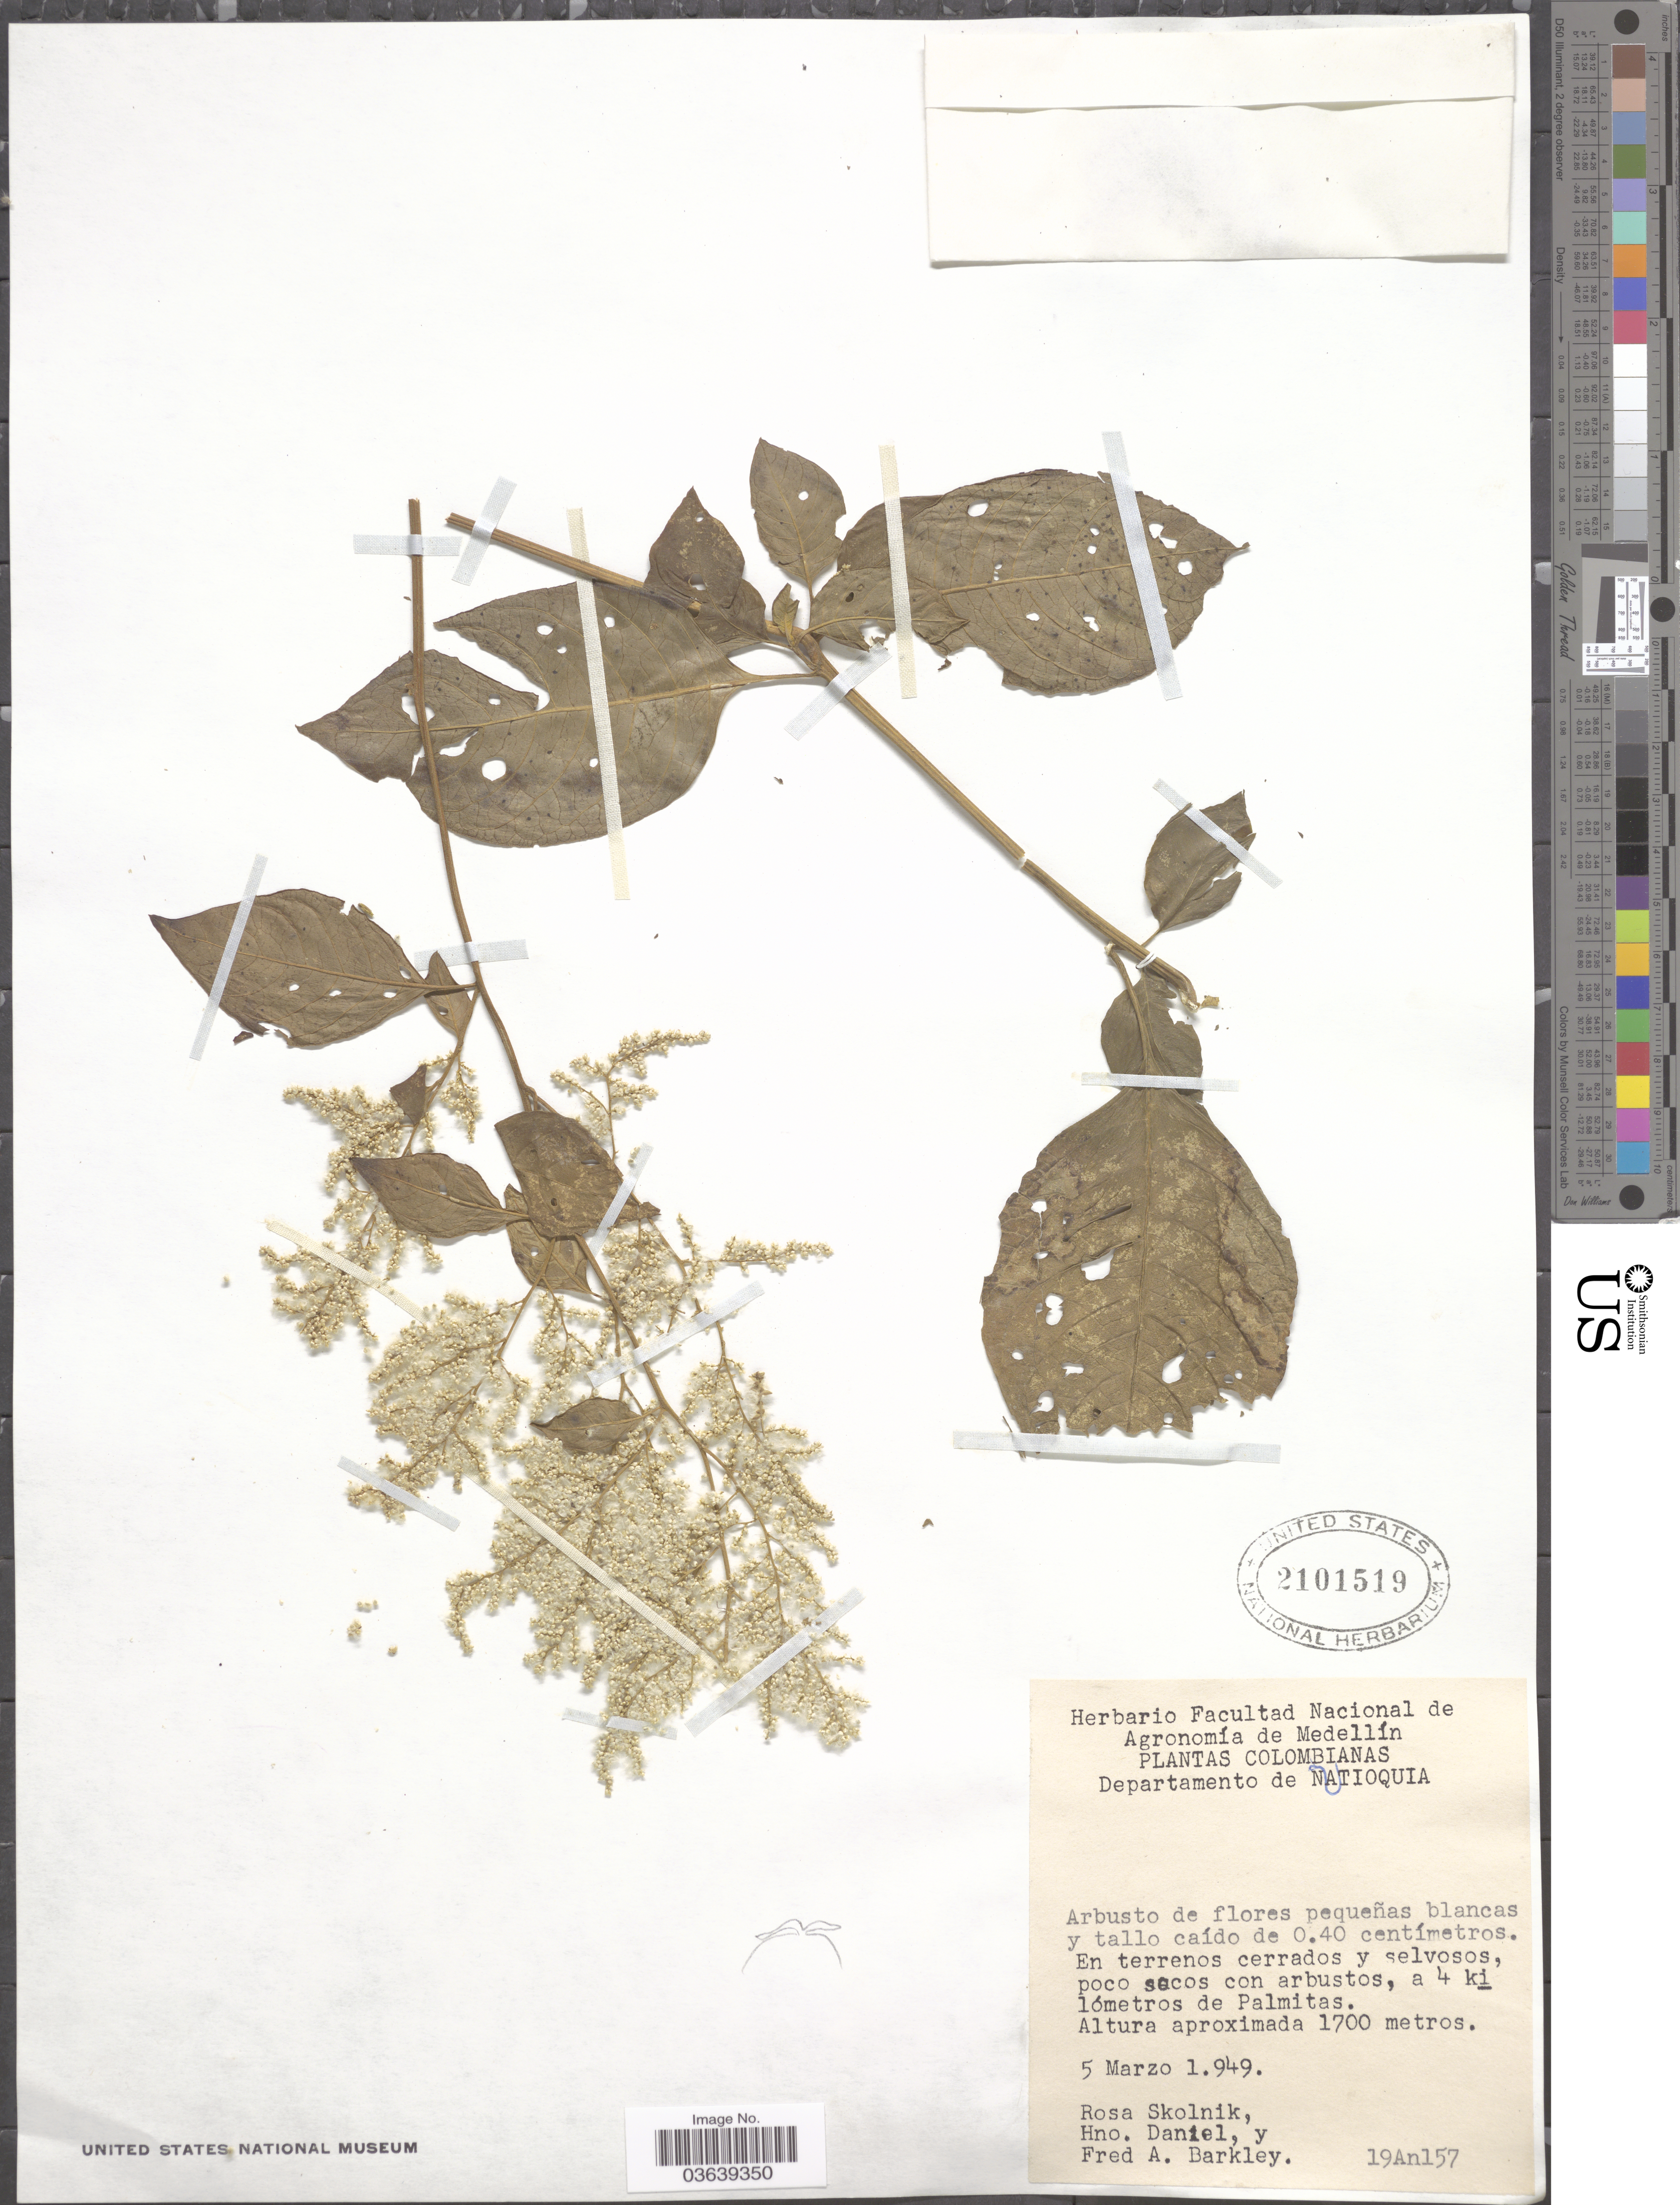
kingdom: Plantae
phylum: Tracheophyta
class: Magnoliopsida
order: Caryophyllales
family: Amaranthaceae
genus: Iresine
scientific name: Iresine celosia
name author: L.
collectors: R. Skolnik, Bro. Daniel & F. A. Barkley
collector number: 19An157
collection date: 1949-03-05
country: Colombia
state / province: Antioquia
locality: Departamento de Antioquia. A 4 kilómetros de Palmitas.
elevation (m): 1700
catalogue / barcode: US 2101519